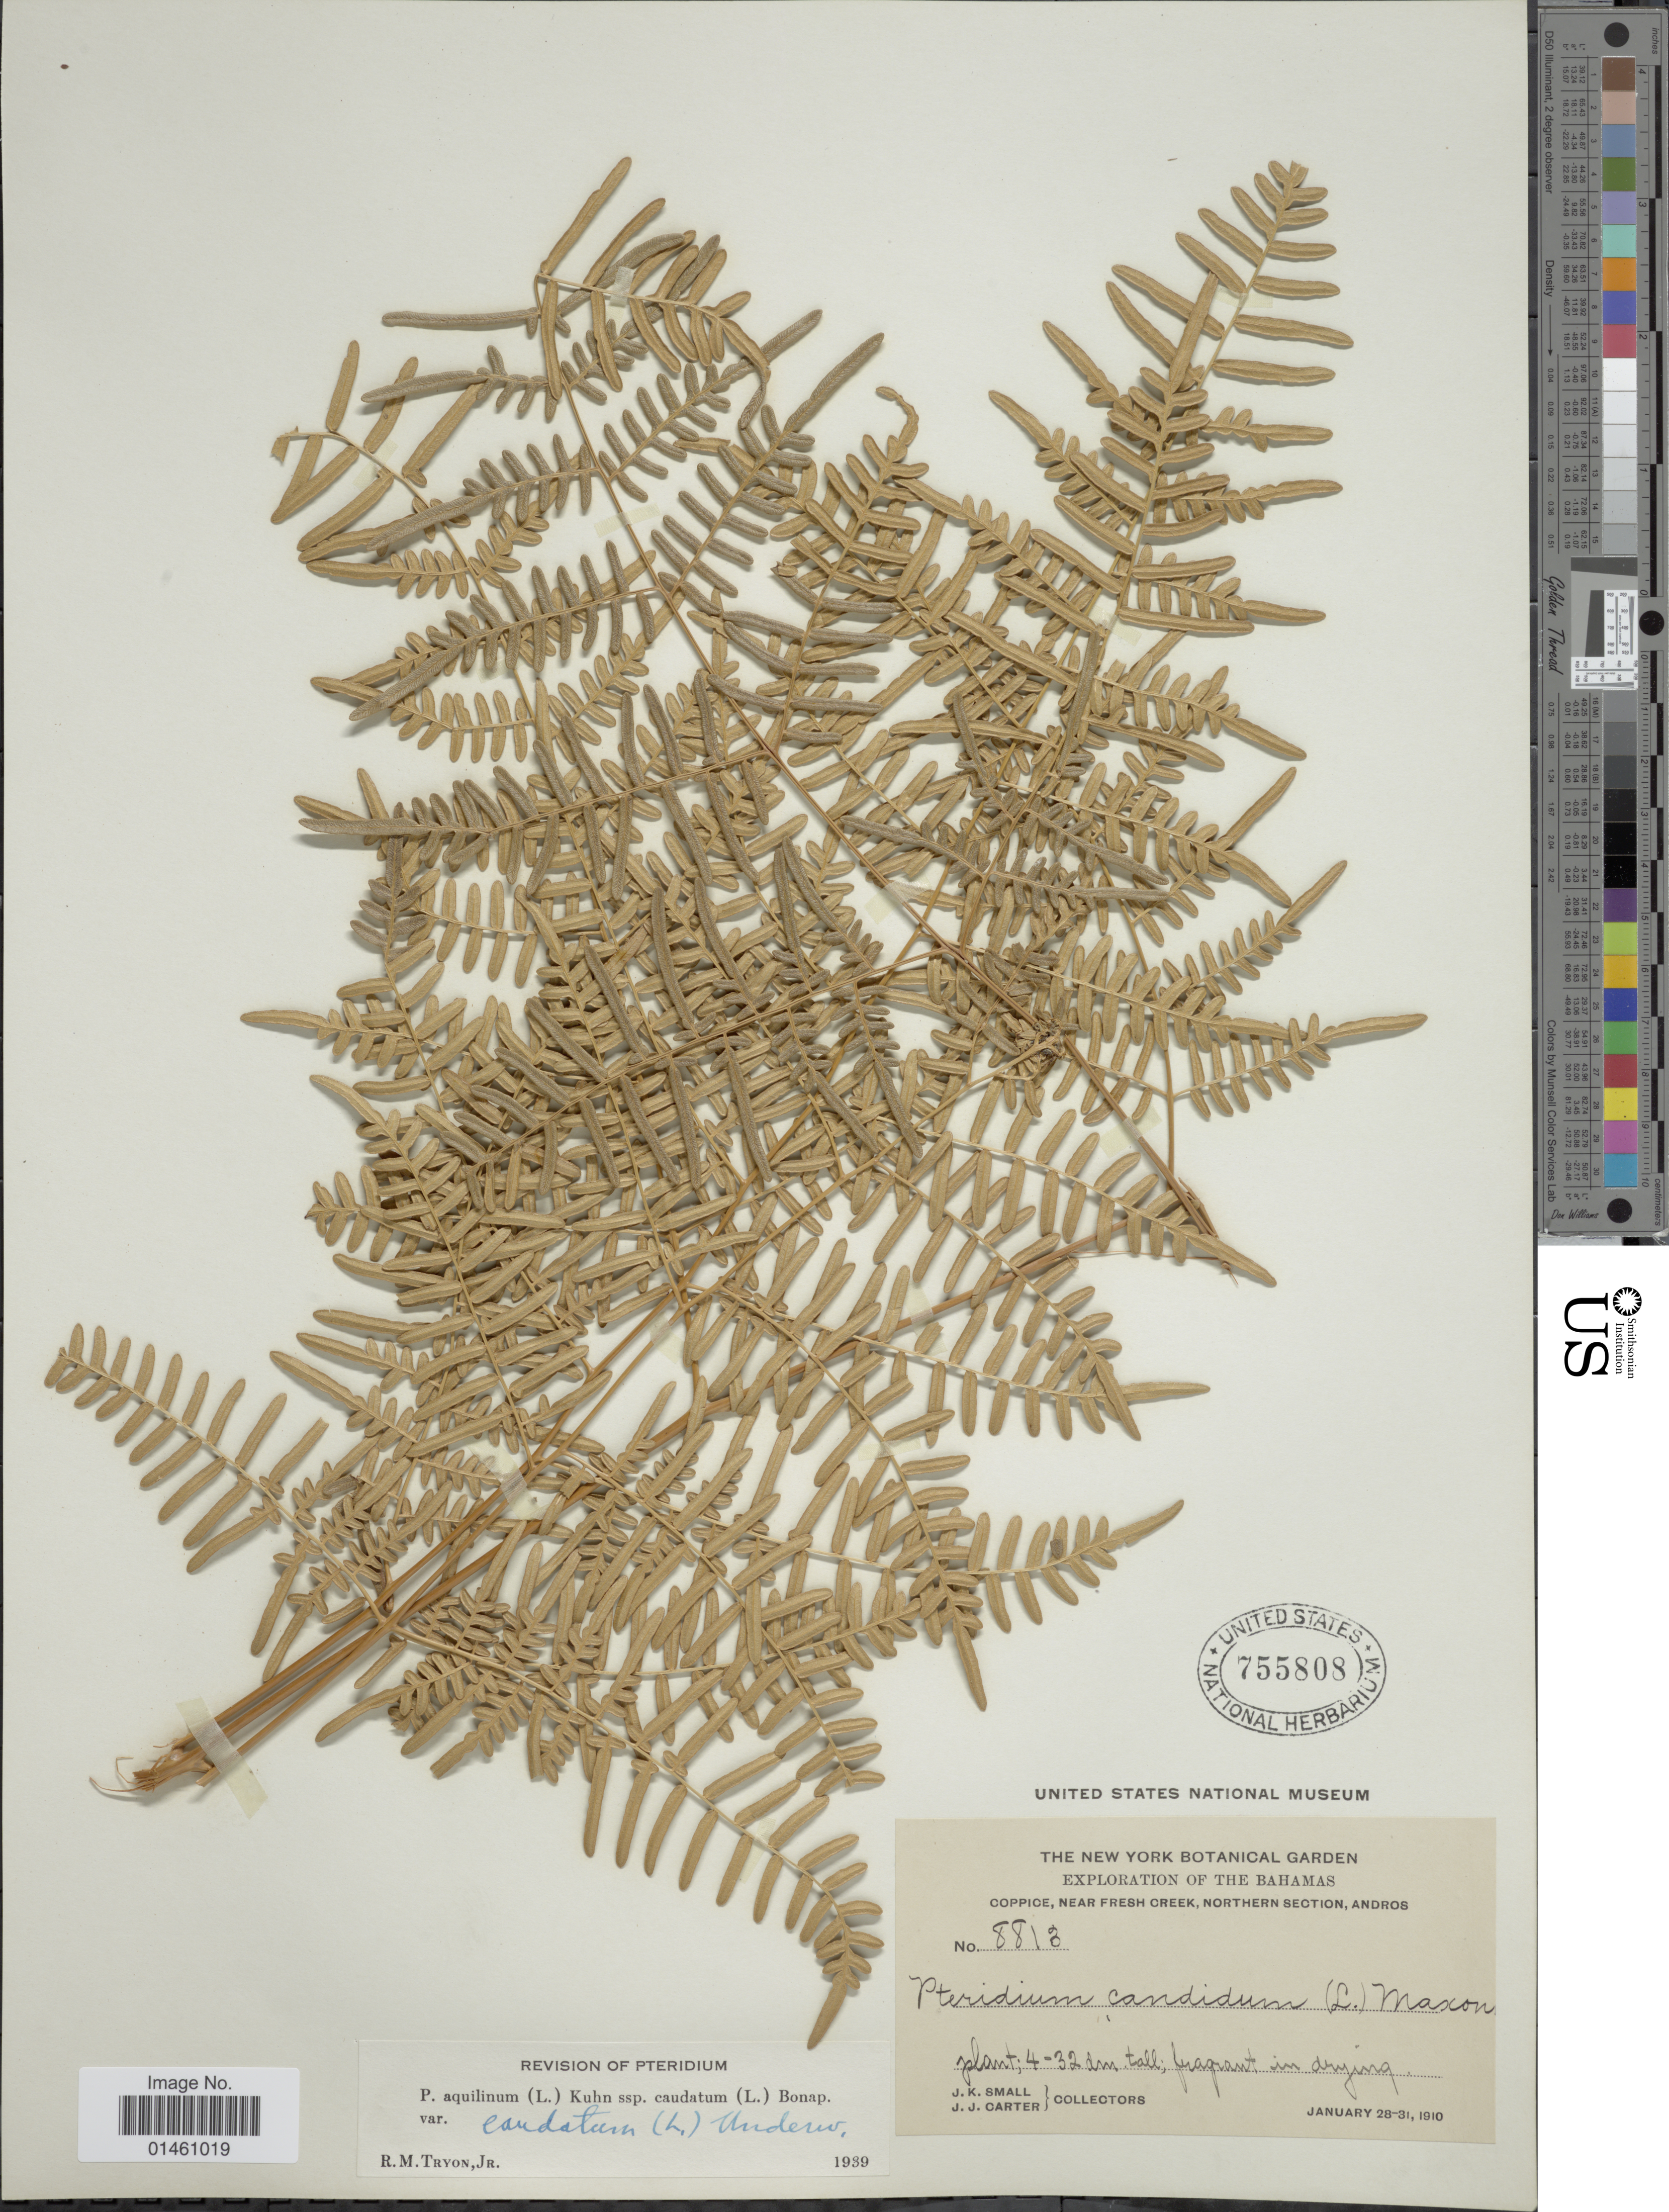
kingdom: Plantae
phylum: Tracheophyta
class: Polypodiopsida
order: Polypodiales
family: Dennstaedtiaceae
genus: Pteridium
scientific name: Pteridium caudatum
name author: (L.) Maxon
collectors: J. K. Small & J. Carter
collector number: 813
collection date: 1910-01-28/1910-01-31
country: Bahamas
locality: Coppice, near fresh Creek, northern section, Andros.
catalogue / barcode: US 755808